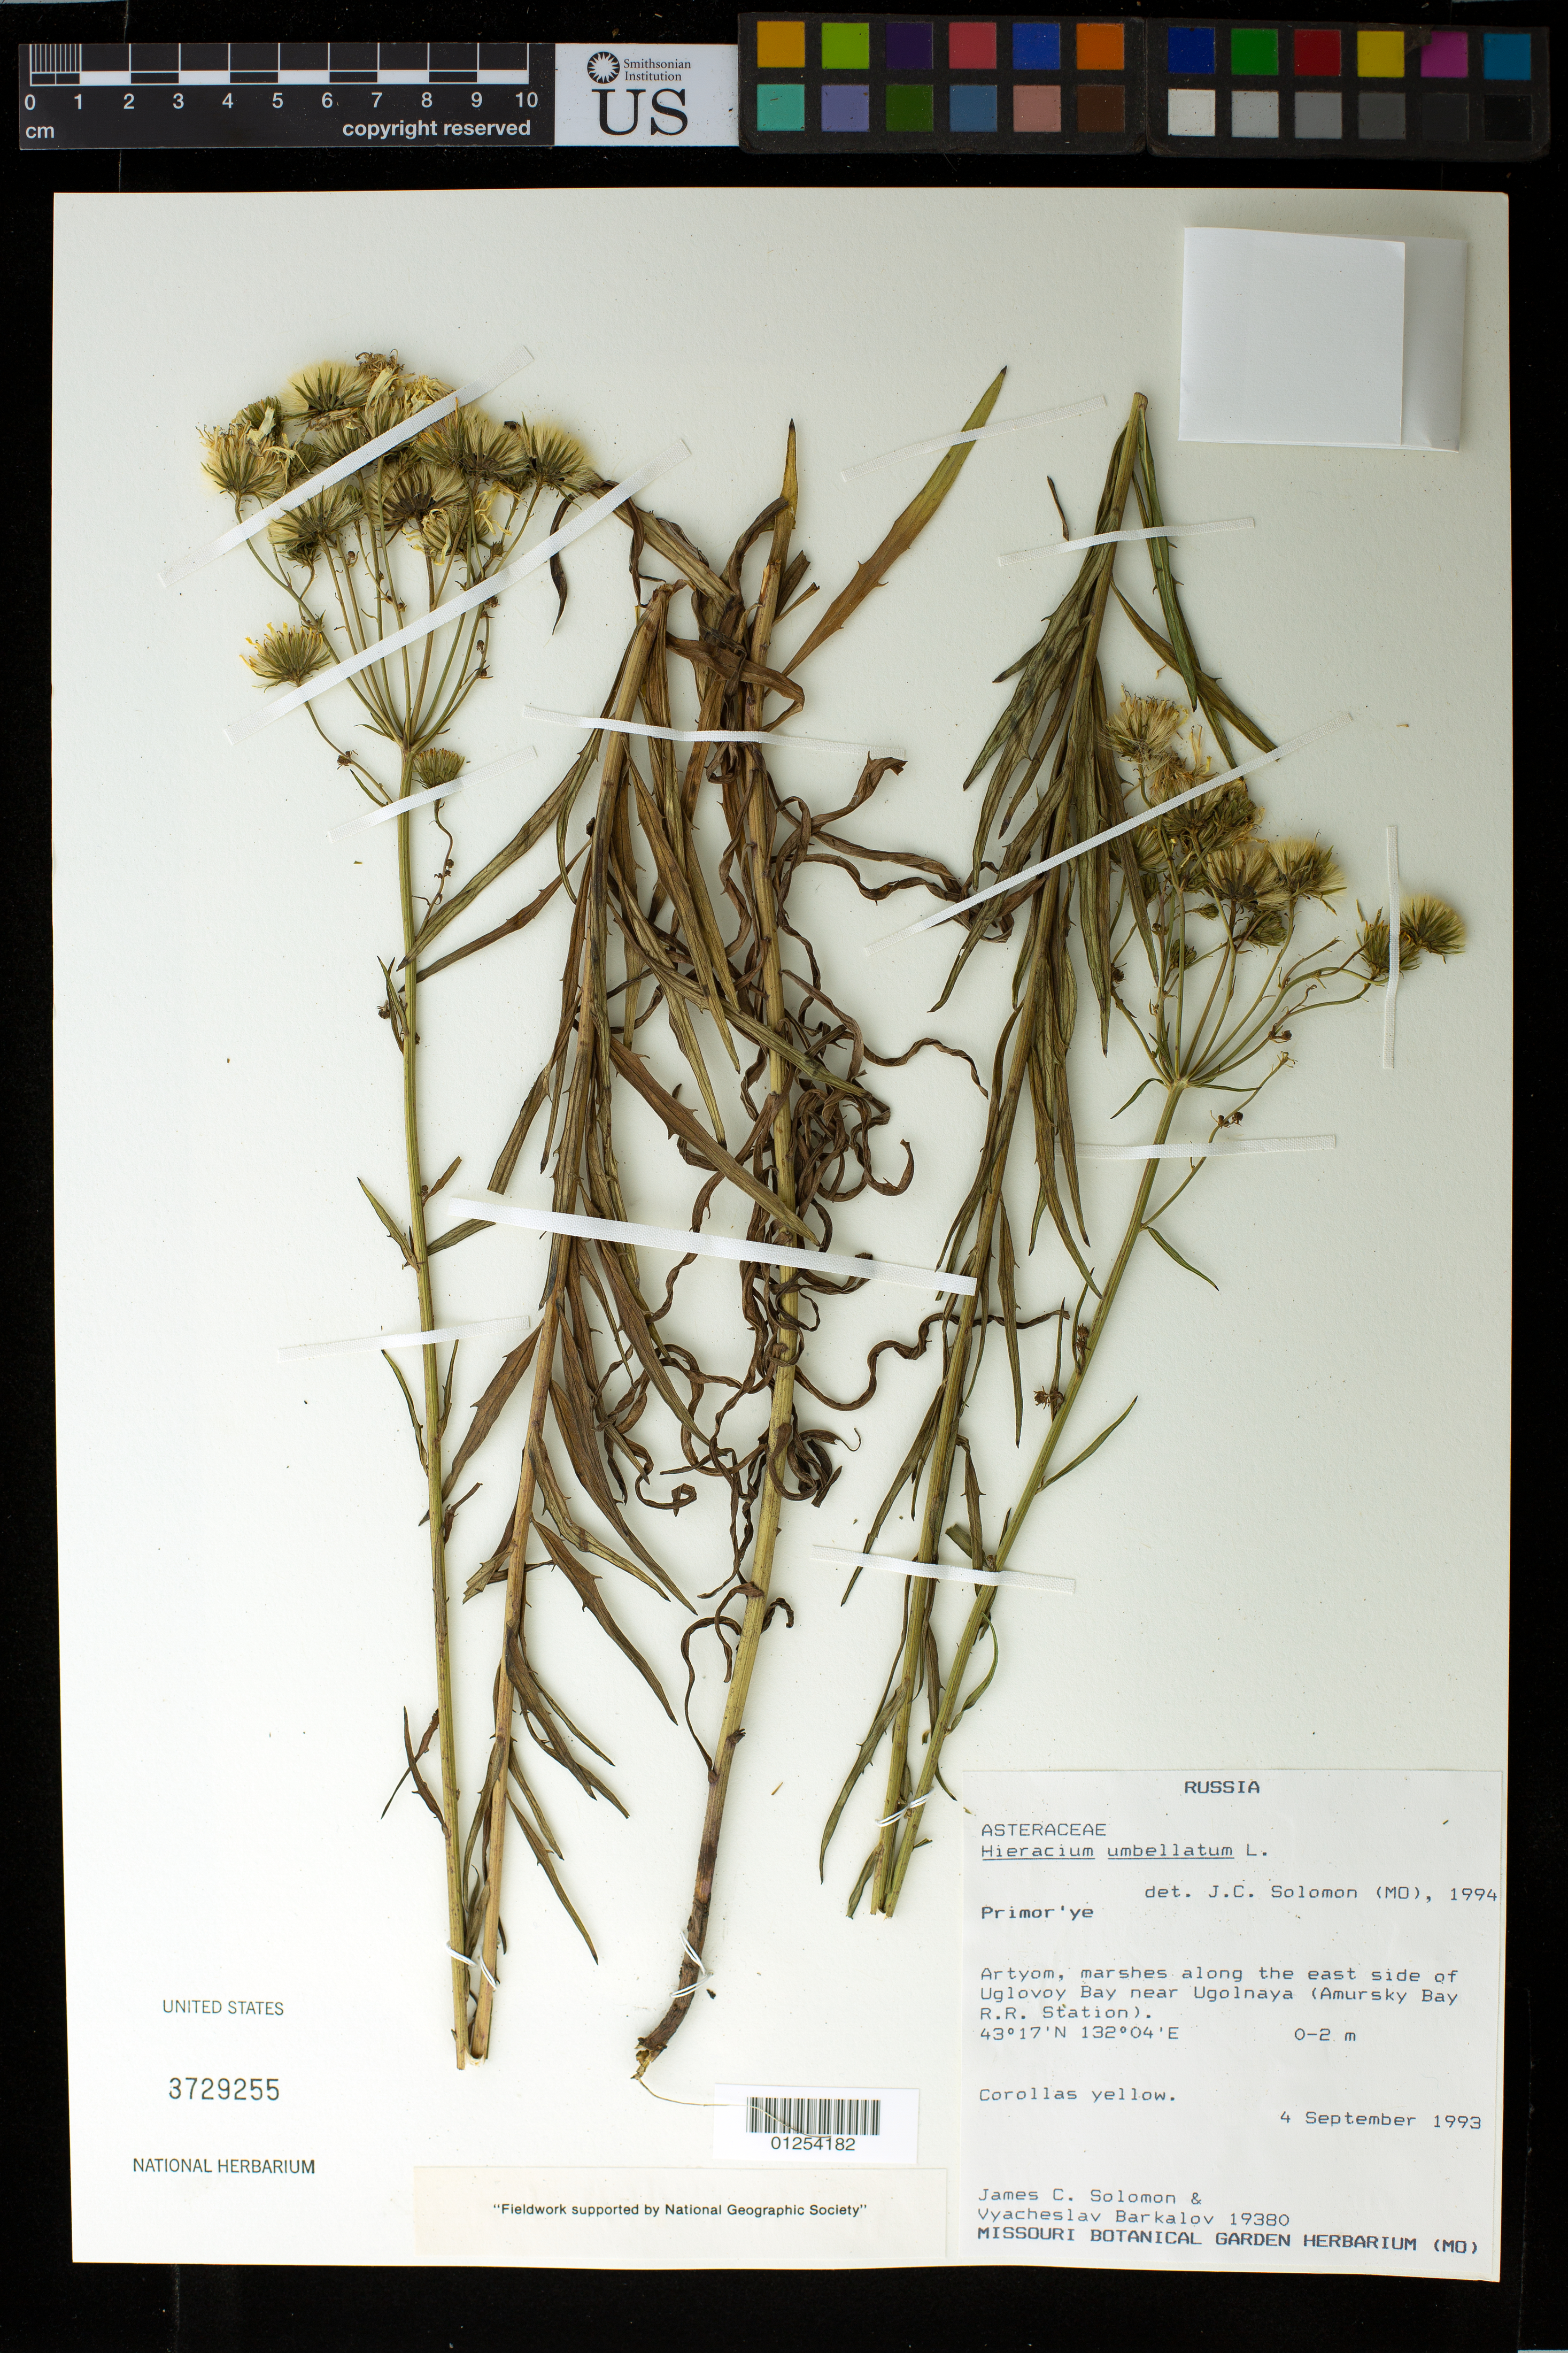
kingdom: Plantae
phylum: Tracheophyta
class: Magnoliopsida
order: Asterales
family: Asteraceae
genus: Hieracium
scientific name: Hieracium umbellatum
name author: L.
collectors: J. C. Solomon & V. Barkalov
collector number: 19380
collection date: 1993-09-04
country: Russian Federation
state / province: Primorsky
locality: Artyom, marshes along the east side of Uglovoy Bay near Ugolnaya (Amursky Bay RR Station).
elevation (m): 0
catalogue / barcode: US 3729255